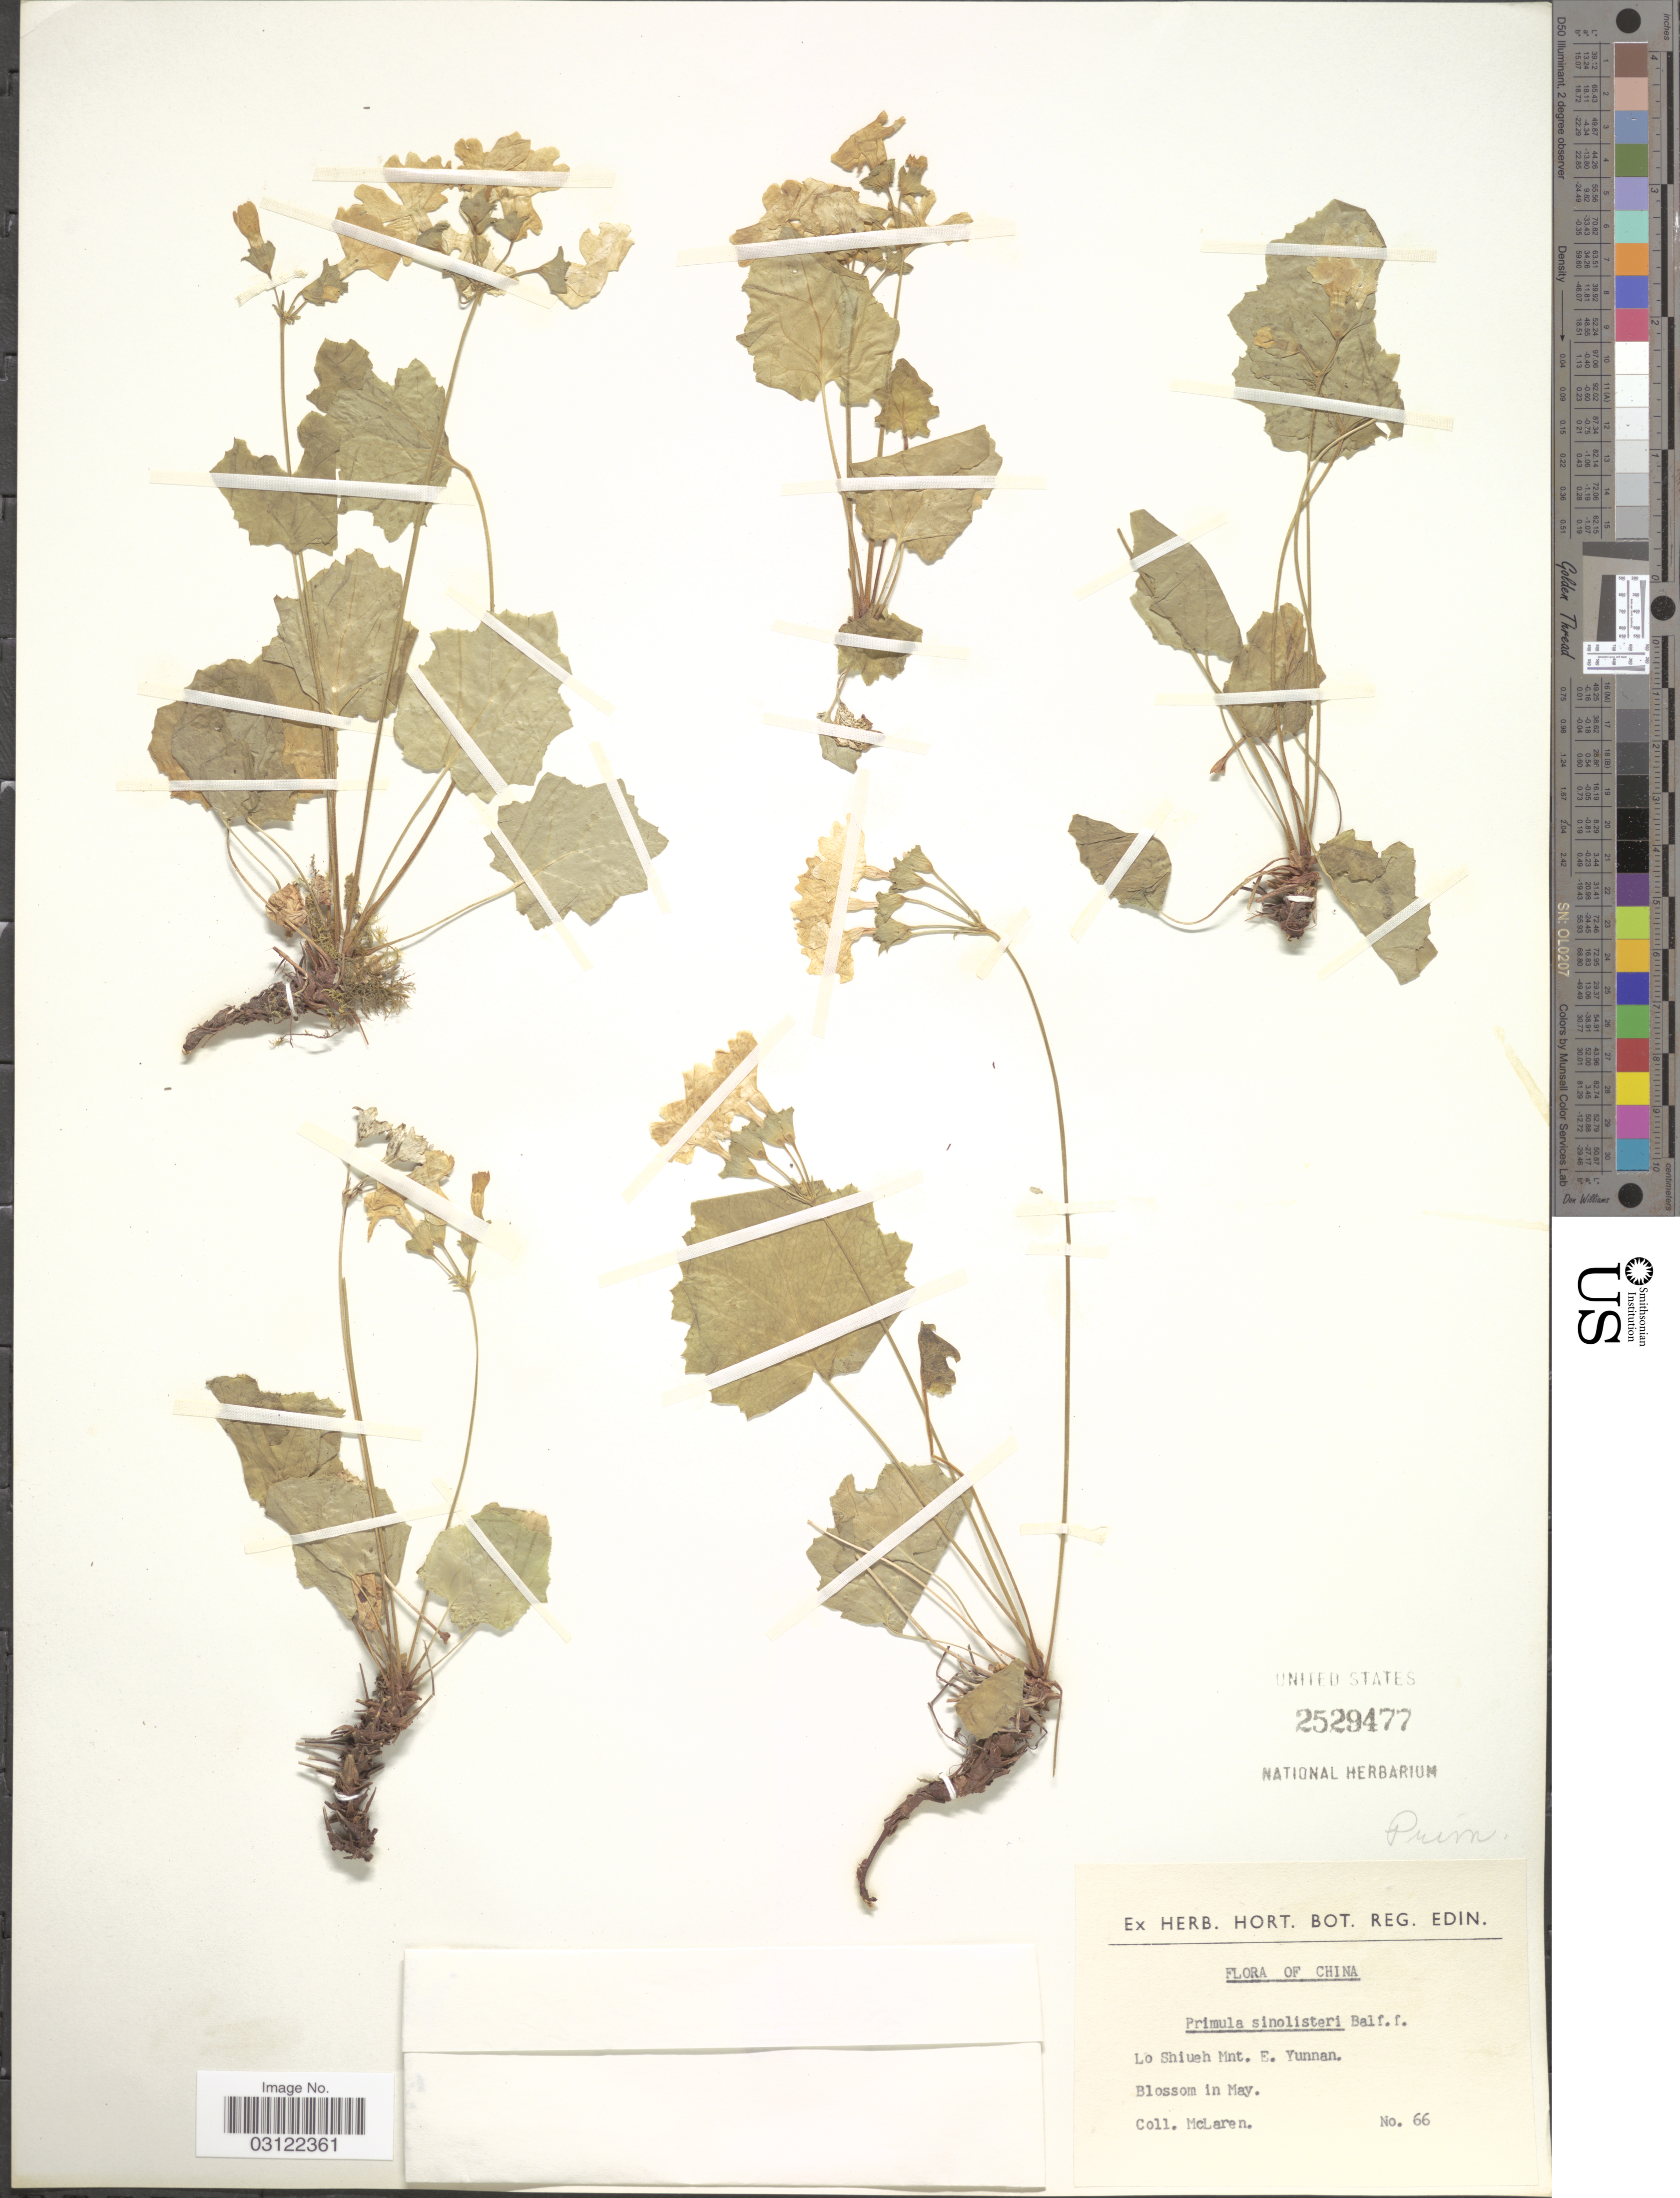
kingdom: Plantae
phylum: Tracheophyta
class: Magnoliopsida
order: Ericales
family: Primulaceae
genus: Primula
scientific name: Primula sinolisteri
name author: Balf. f.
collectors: McLaren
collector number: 66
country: China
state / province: Yunnan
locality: Lo Shiueh Mnt. E. Yunnan.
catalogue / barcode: US 2529477